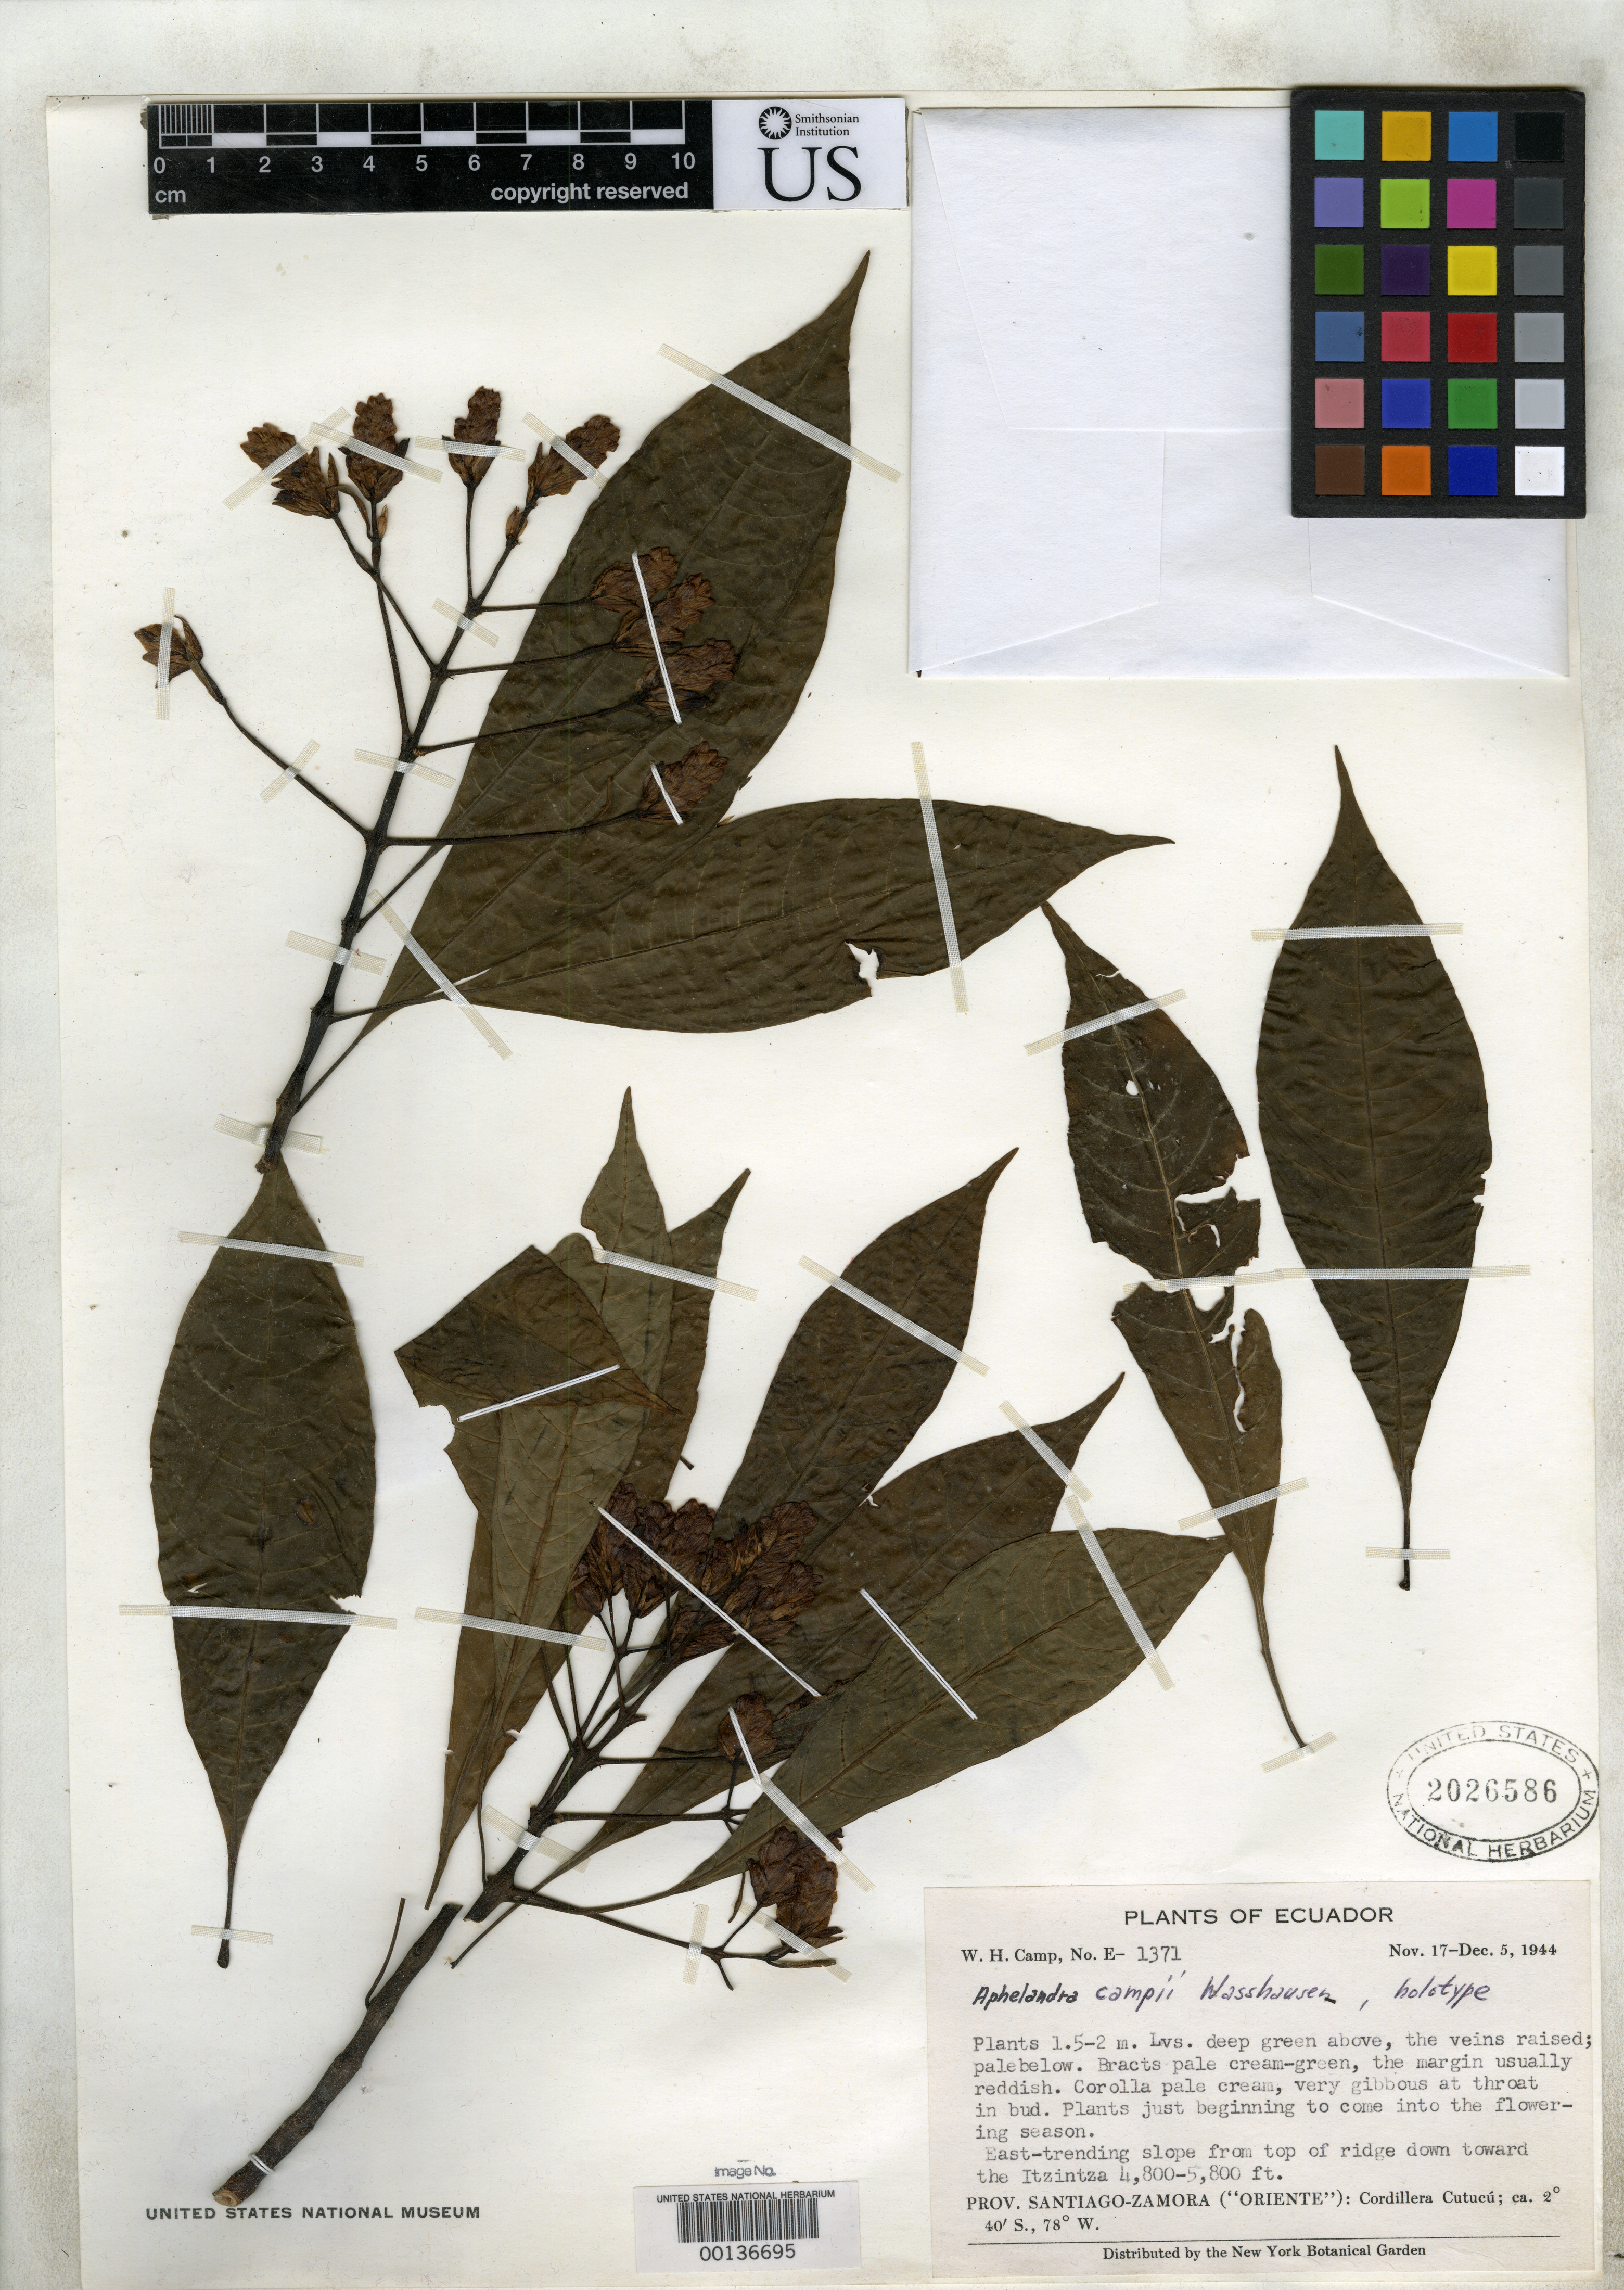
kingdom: Plantae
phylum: Tracheophyta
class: Magnoliopsida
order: Lamiales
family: Acanthaceae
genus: Aphelandra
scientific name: Aphelandra campii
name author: Wassh.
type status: Holotype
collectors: W. H. Camp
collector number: E-1371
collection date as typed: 17 Nov 1944 to 05 Dec 1944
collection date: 1944-11-17/1944-12-05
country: Ecuador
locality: Santiago-Zamora.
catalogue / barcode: US 2026586